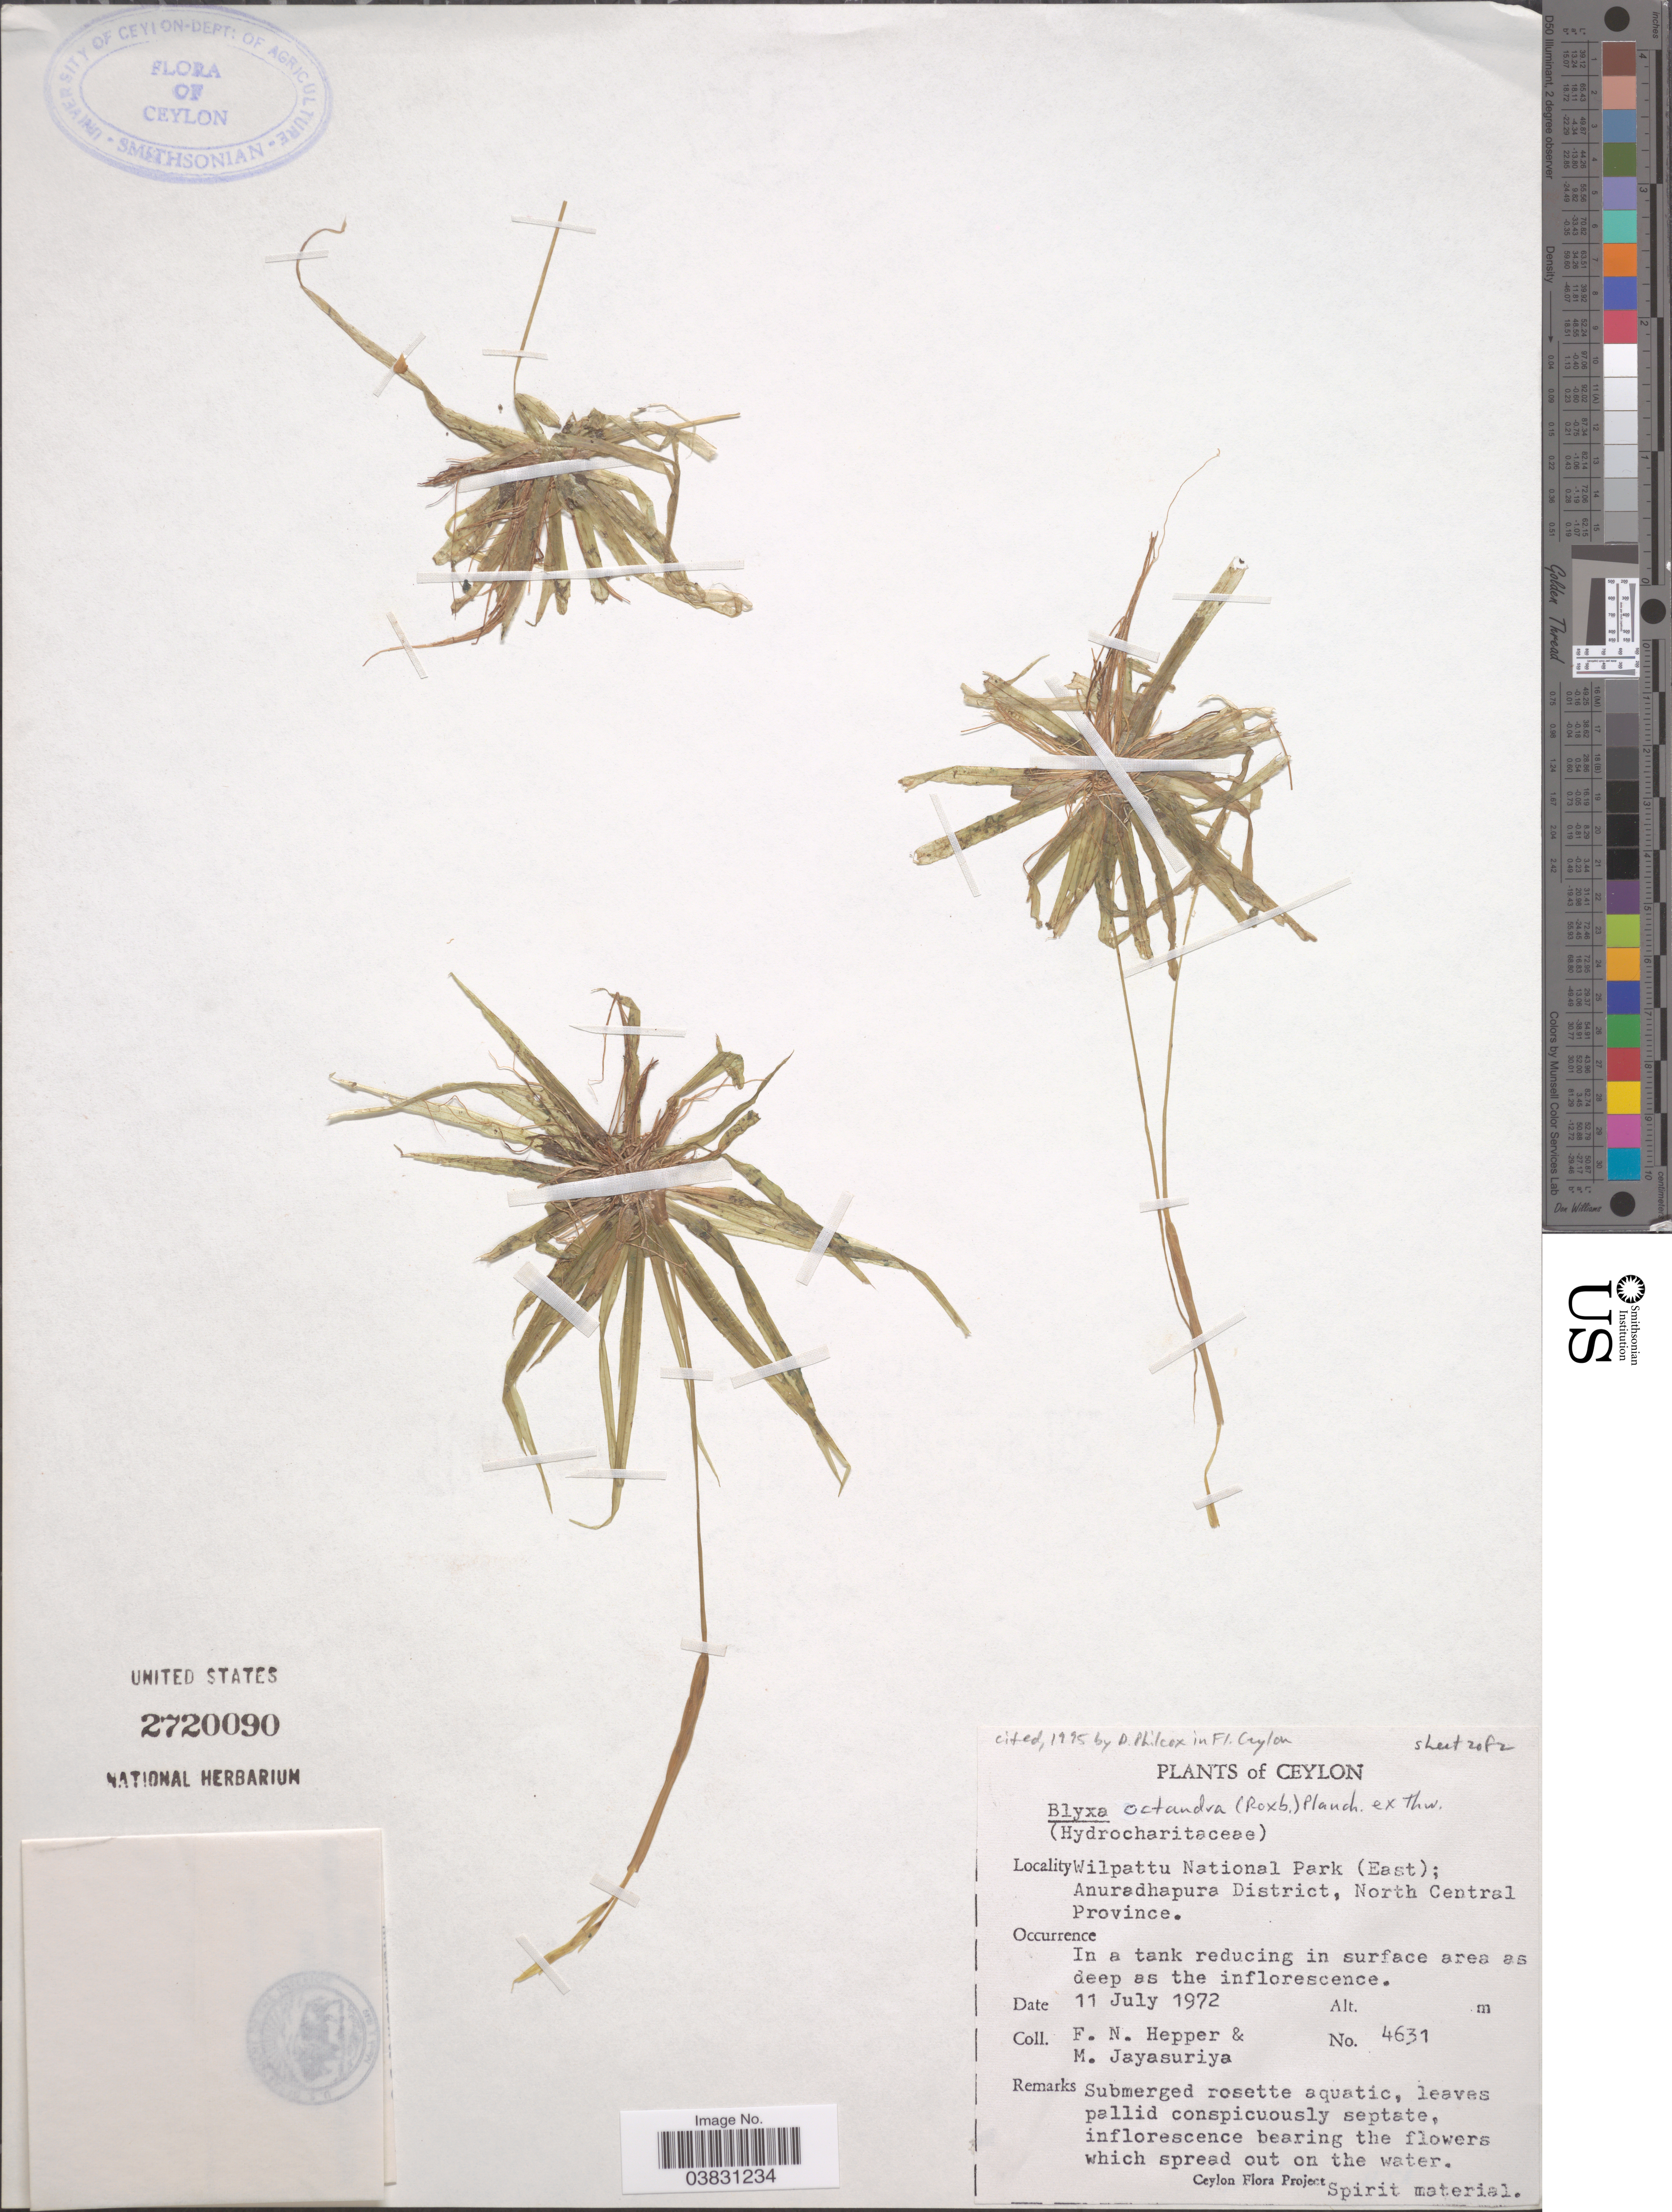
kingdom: Plantae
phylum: Tracheophyta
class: Liliopsida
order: Alismatales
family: Hydrocharitaceae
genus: Blyxa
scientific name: Blyxa octandra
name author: (Roxb.) Planch. ex Thwaites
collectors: F. Hepper & M. Jayasuriya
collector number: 4631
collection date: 1972-07-11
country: Sri Lanka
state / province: North Central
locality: Ceylon. Wilpattu National Park (East); Anuradhapura District.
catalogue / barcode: US 2720090